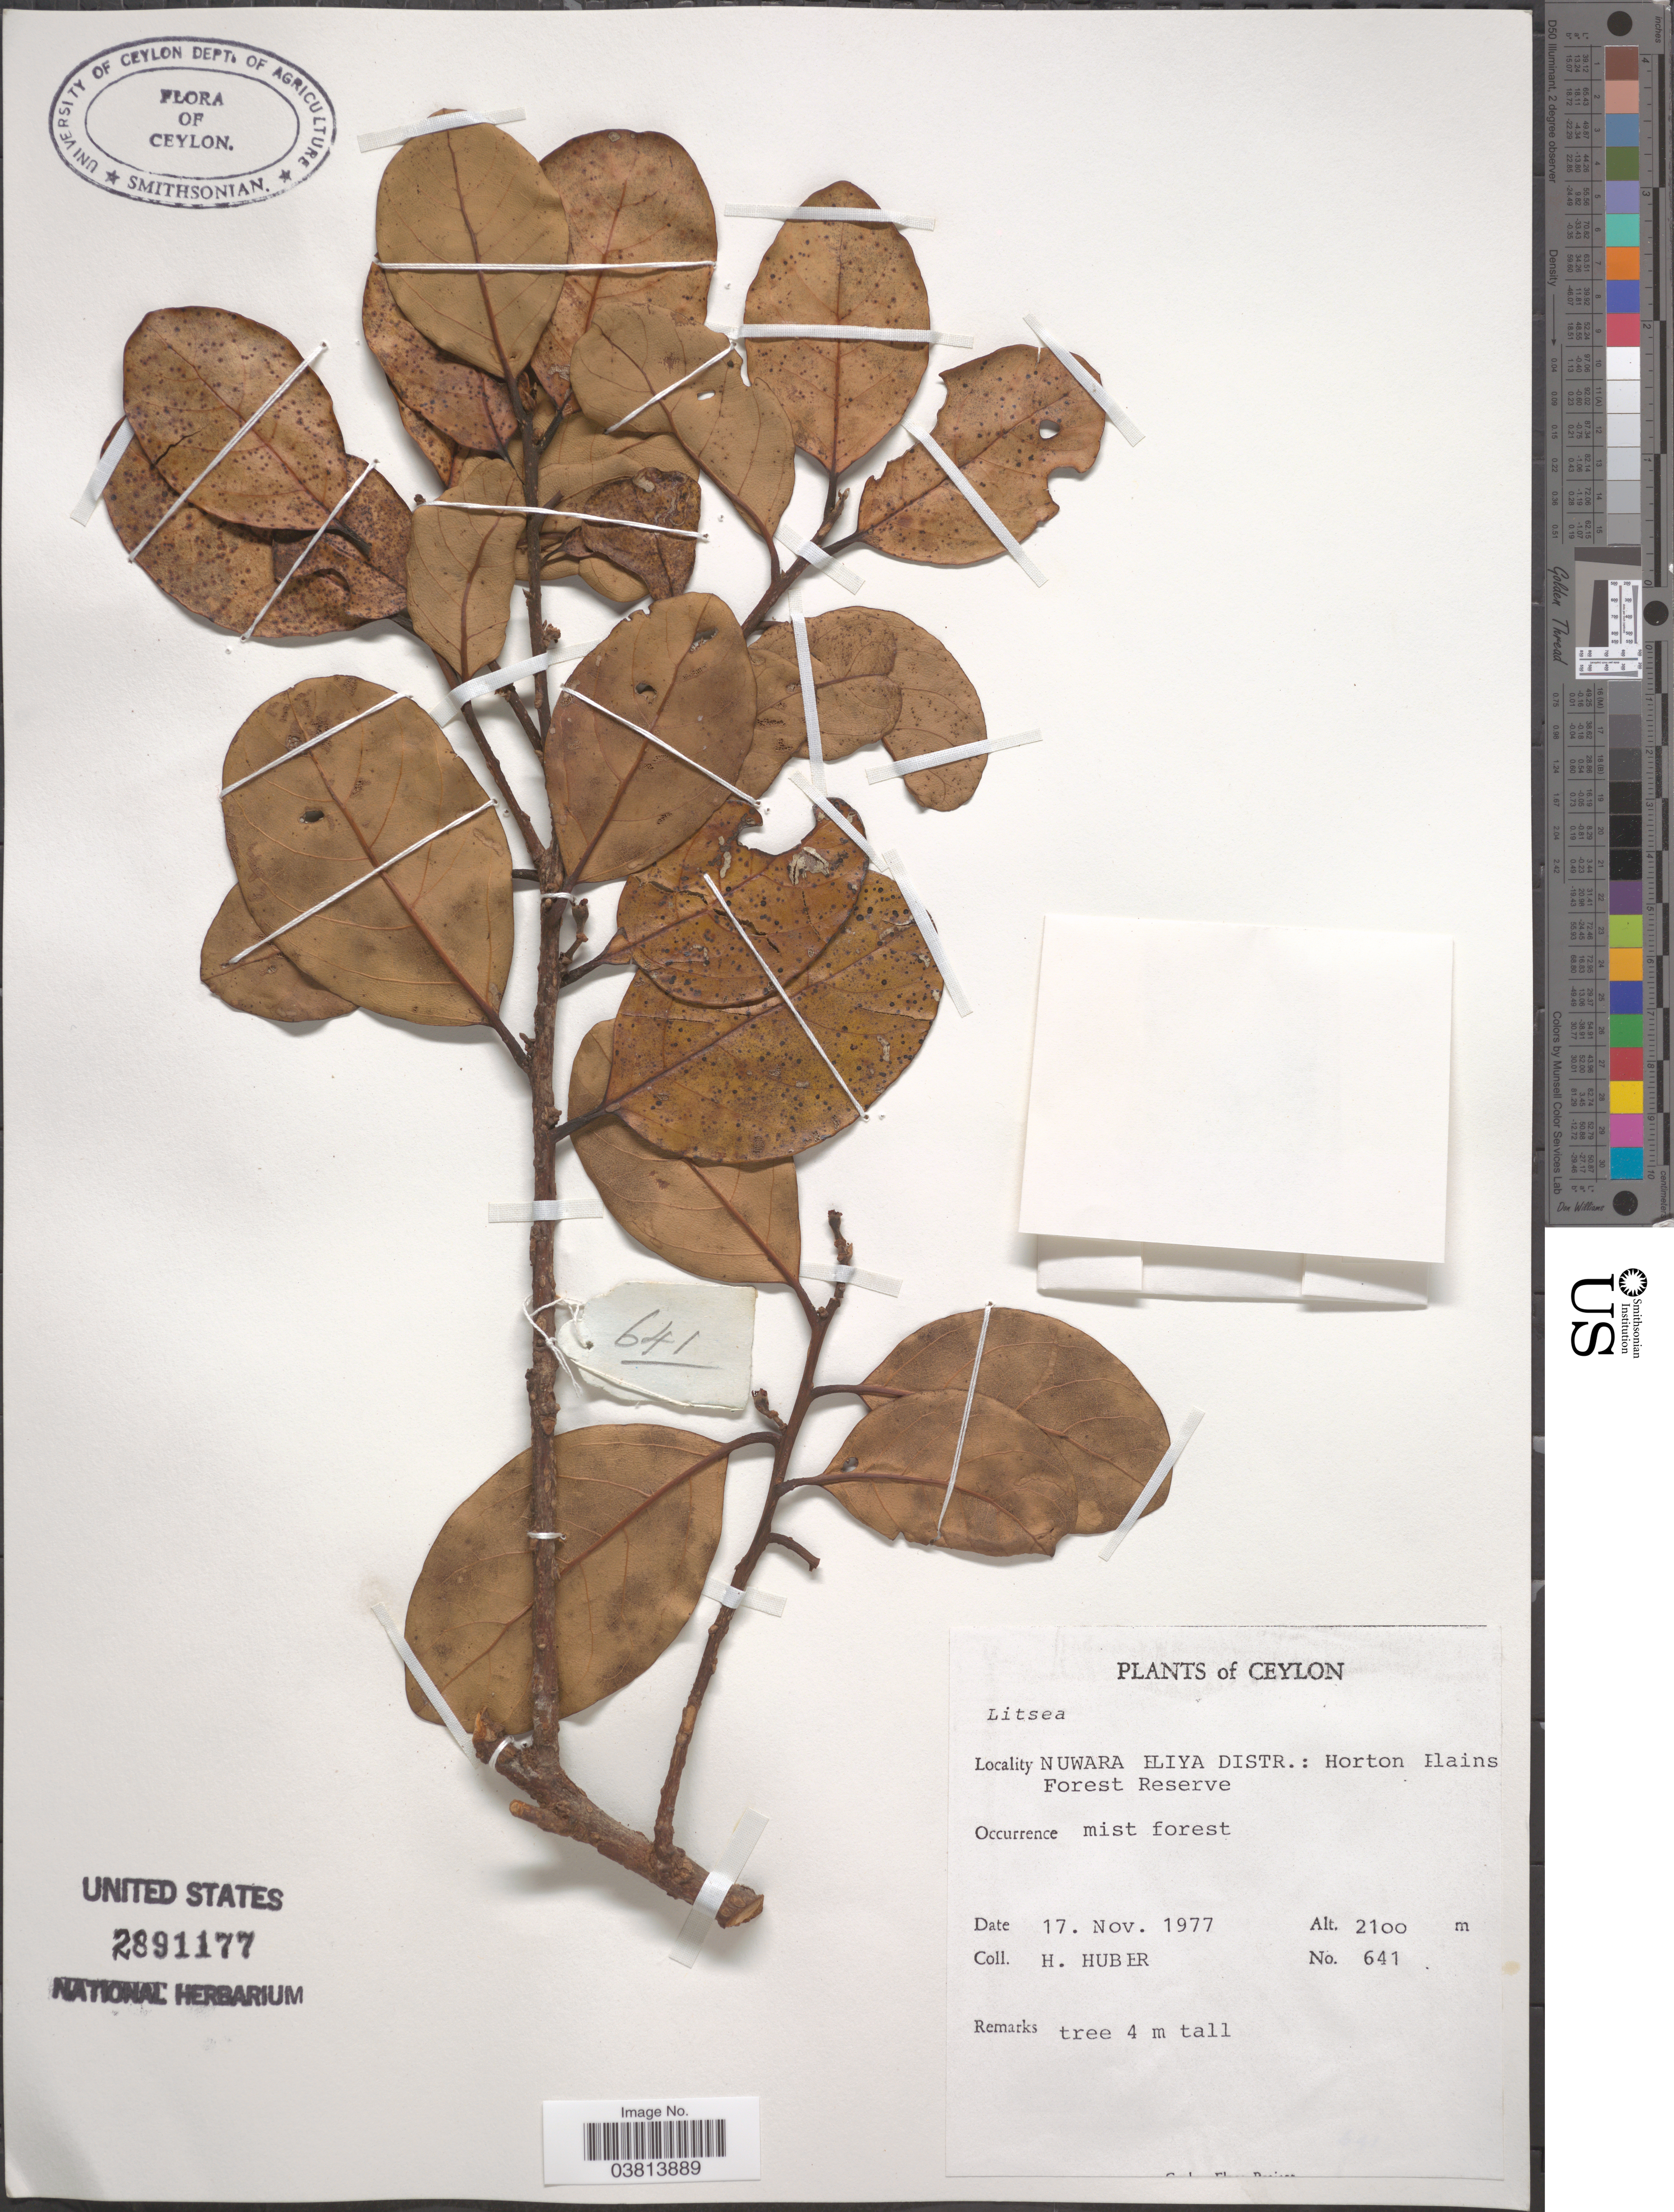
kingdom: Plantae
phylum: Tracheophyta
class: Magnoliopsida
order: Laurales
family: Lauraceae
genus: Litsea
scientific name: Litsea sp.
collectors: H. Huber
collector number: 641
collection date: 1977-11-17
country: Sri Lanka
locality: Ceylon. Nuwara Eliya Distr.: Horton Plains Forest Reserve.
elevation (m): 2100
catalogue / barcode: US 2891177